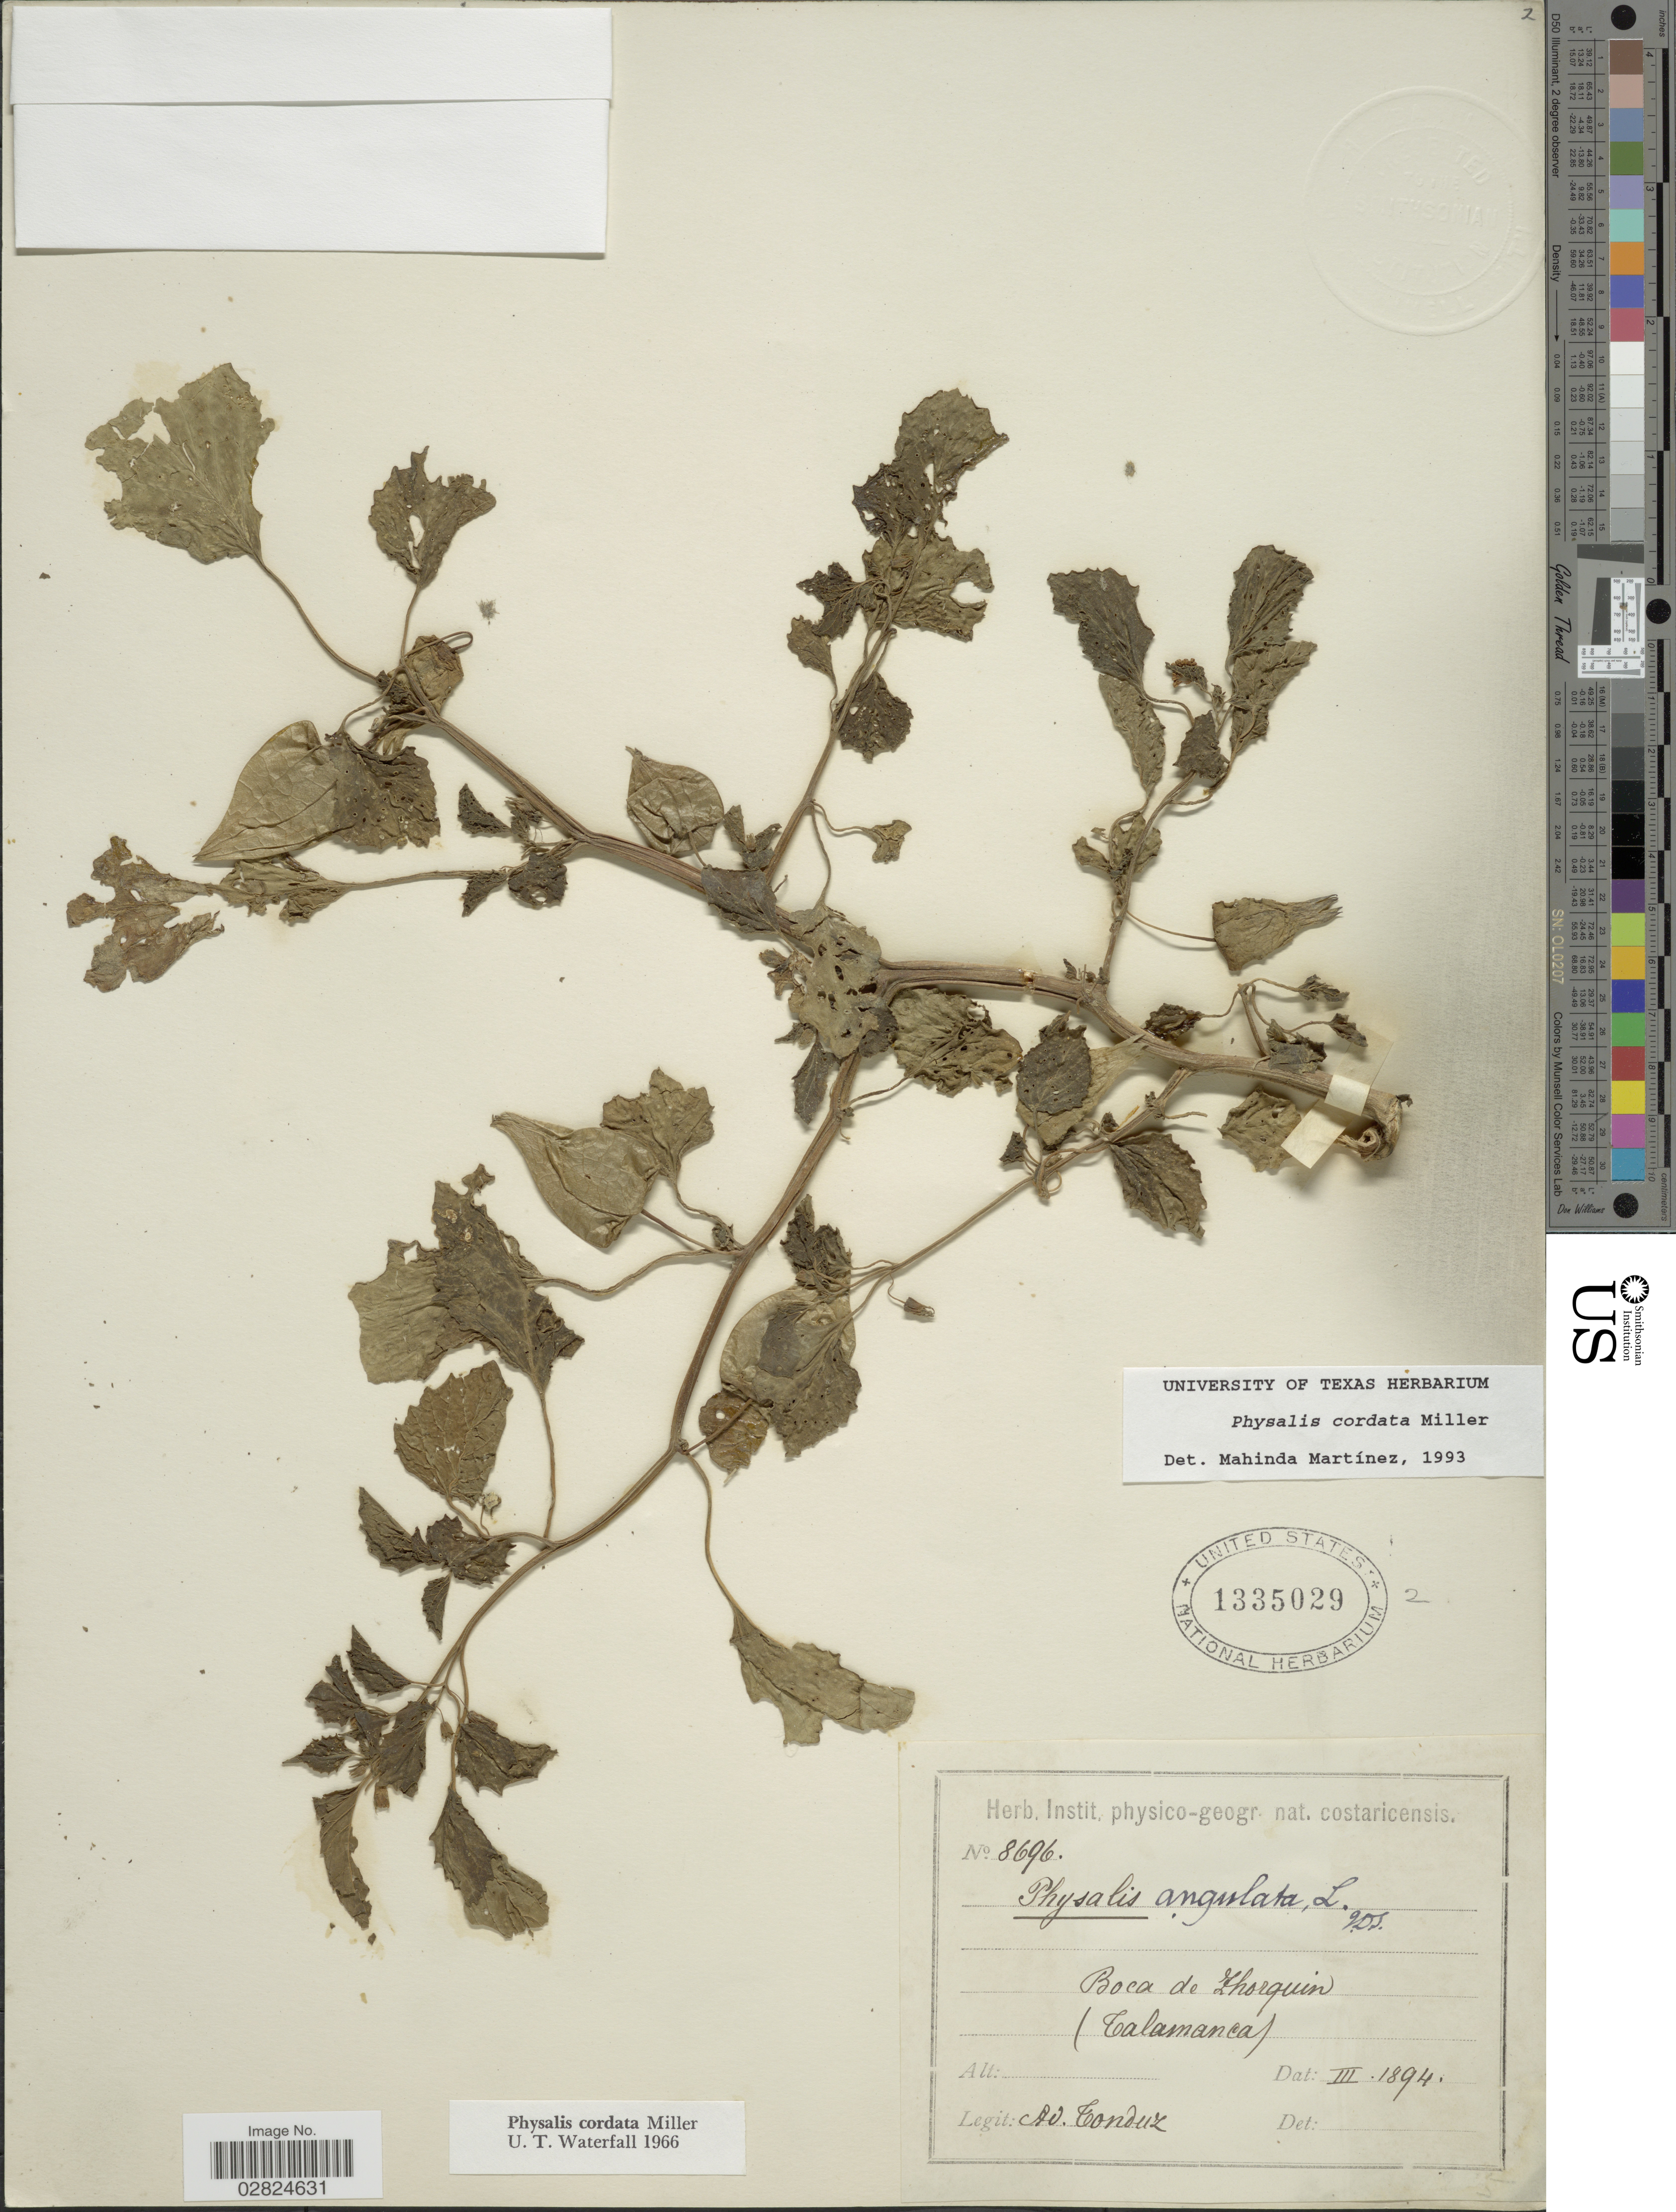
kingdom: Plantae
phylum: Tracheophyta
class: Magnoliopsida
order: Solanales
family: Solanaceae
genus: Physalis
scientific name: Physalis cordata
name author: Mill.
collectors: A. Tonduz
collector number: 8696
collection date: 1894-03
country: Costa Rica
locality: Boca de Zhorquin (Calamanca).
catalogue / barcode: US 1335029